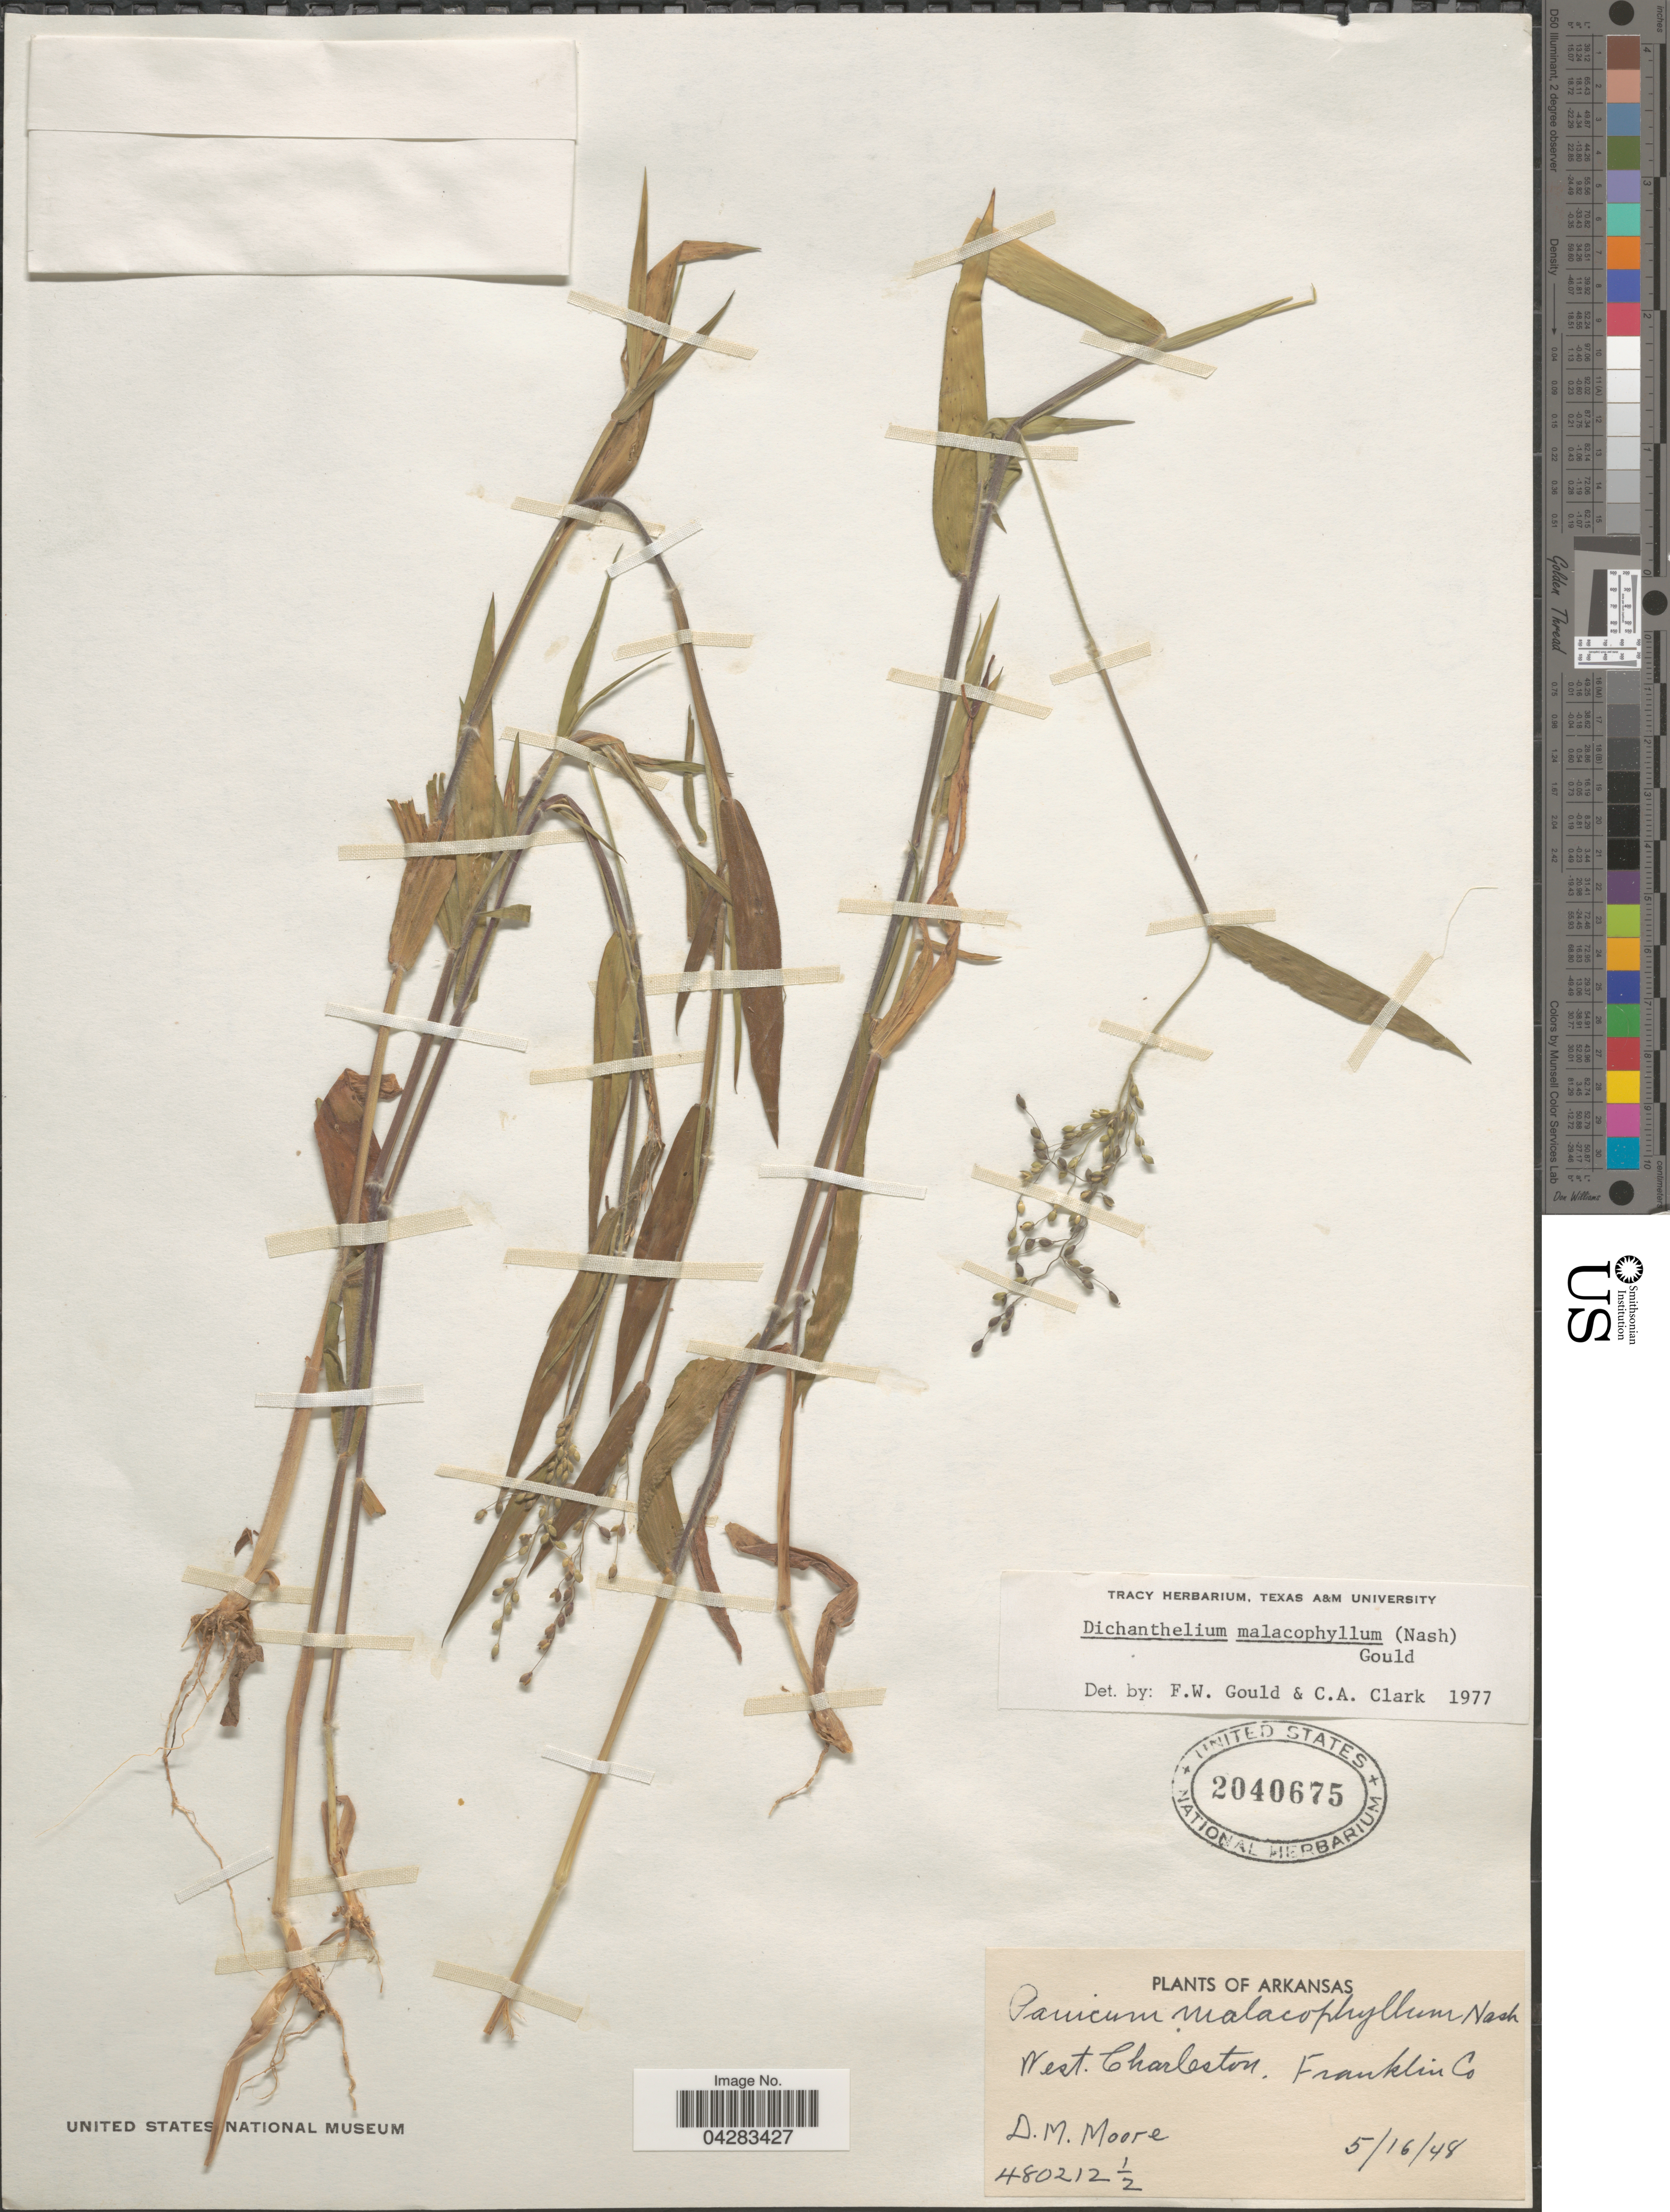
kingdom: Plantae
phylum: Tracheophyta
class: Liliopsida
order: Poales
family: Poaceae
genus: Dichanthelium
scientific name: Dichanthelium malacophyllum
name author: (Nash) Gould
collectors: D. Moore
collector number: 480212½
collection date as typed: Transcribed d/m/y: 16/5/48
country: United States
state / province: Arkansas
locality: West. Charleston. Franklin Co.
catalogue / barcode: US 2040675